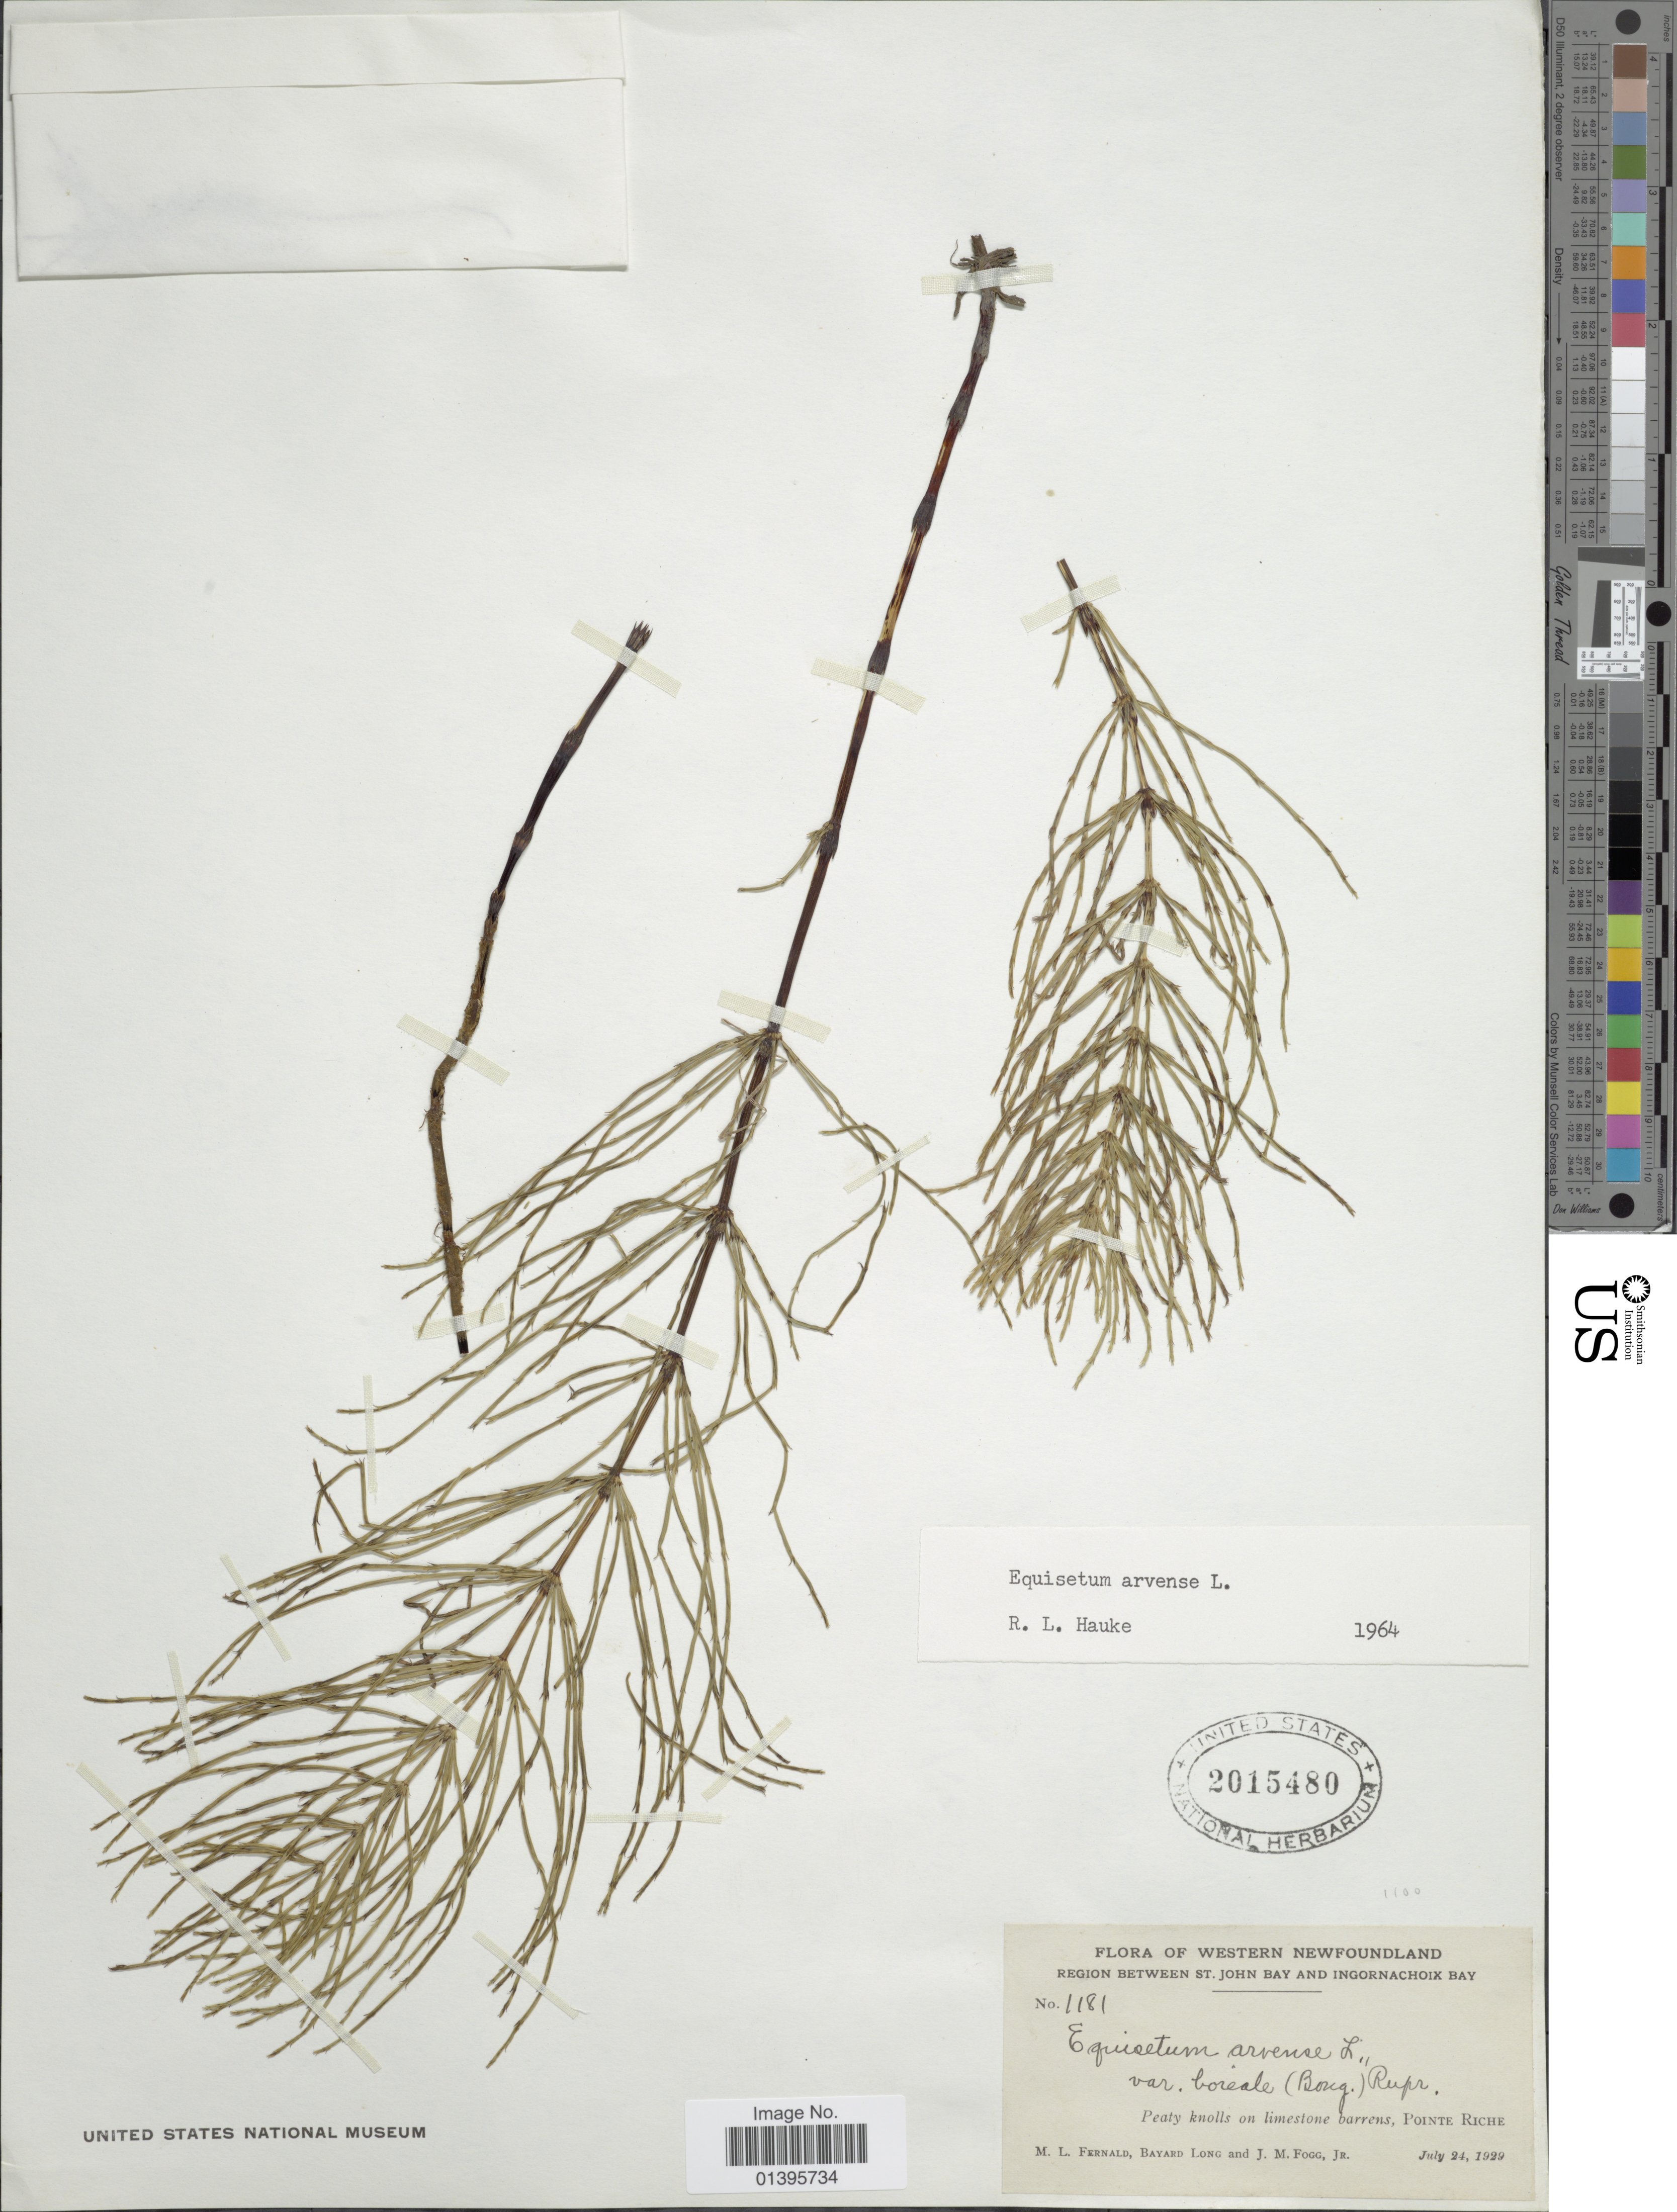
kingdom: Plantae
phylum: Tracheophyta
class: Polypodiopsida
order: Equisetales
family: Equisetaceae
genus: Equisetum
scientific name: Equisetum arvense var. boreale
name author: (Bong.) Rupr.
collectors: M. L. Fernald, B. Long & J. Fogg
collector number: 1181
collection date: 1929-07-24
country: Canada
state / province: Newfoundland and Labrador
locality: Western Newfoundland. Region between St. John Bay and Ingornachoix Bay. Peaty knolls on limestone barrens, Ponte Riche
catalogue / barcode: US 2015480